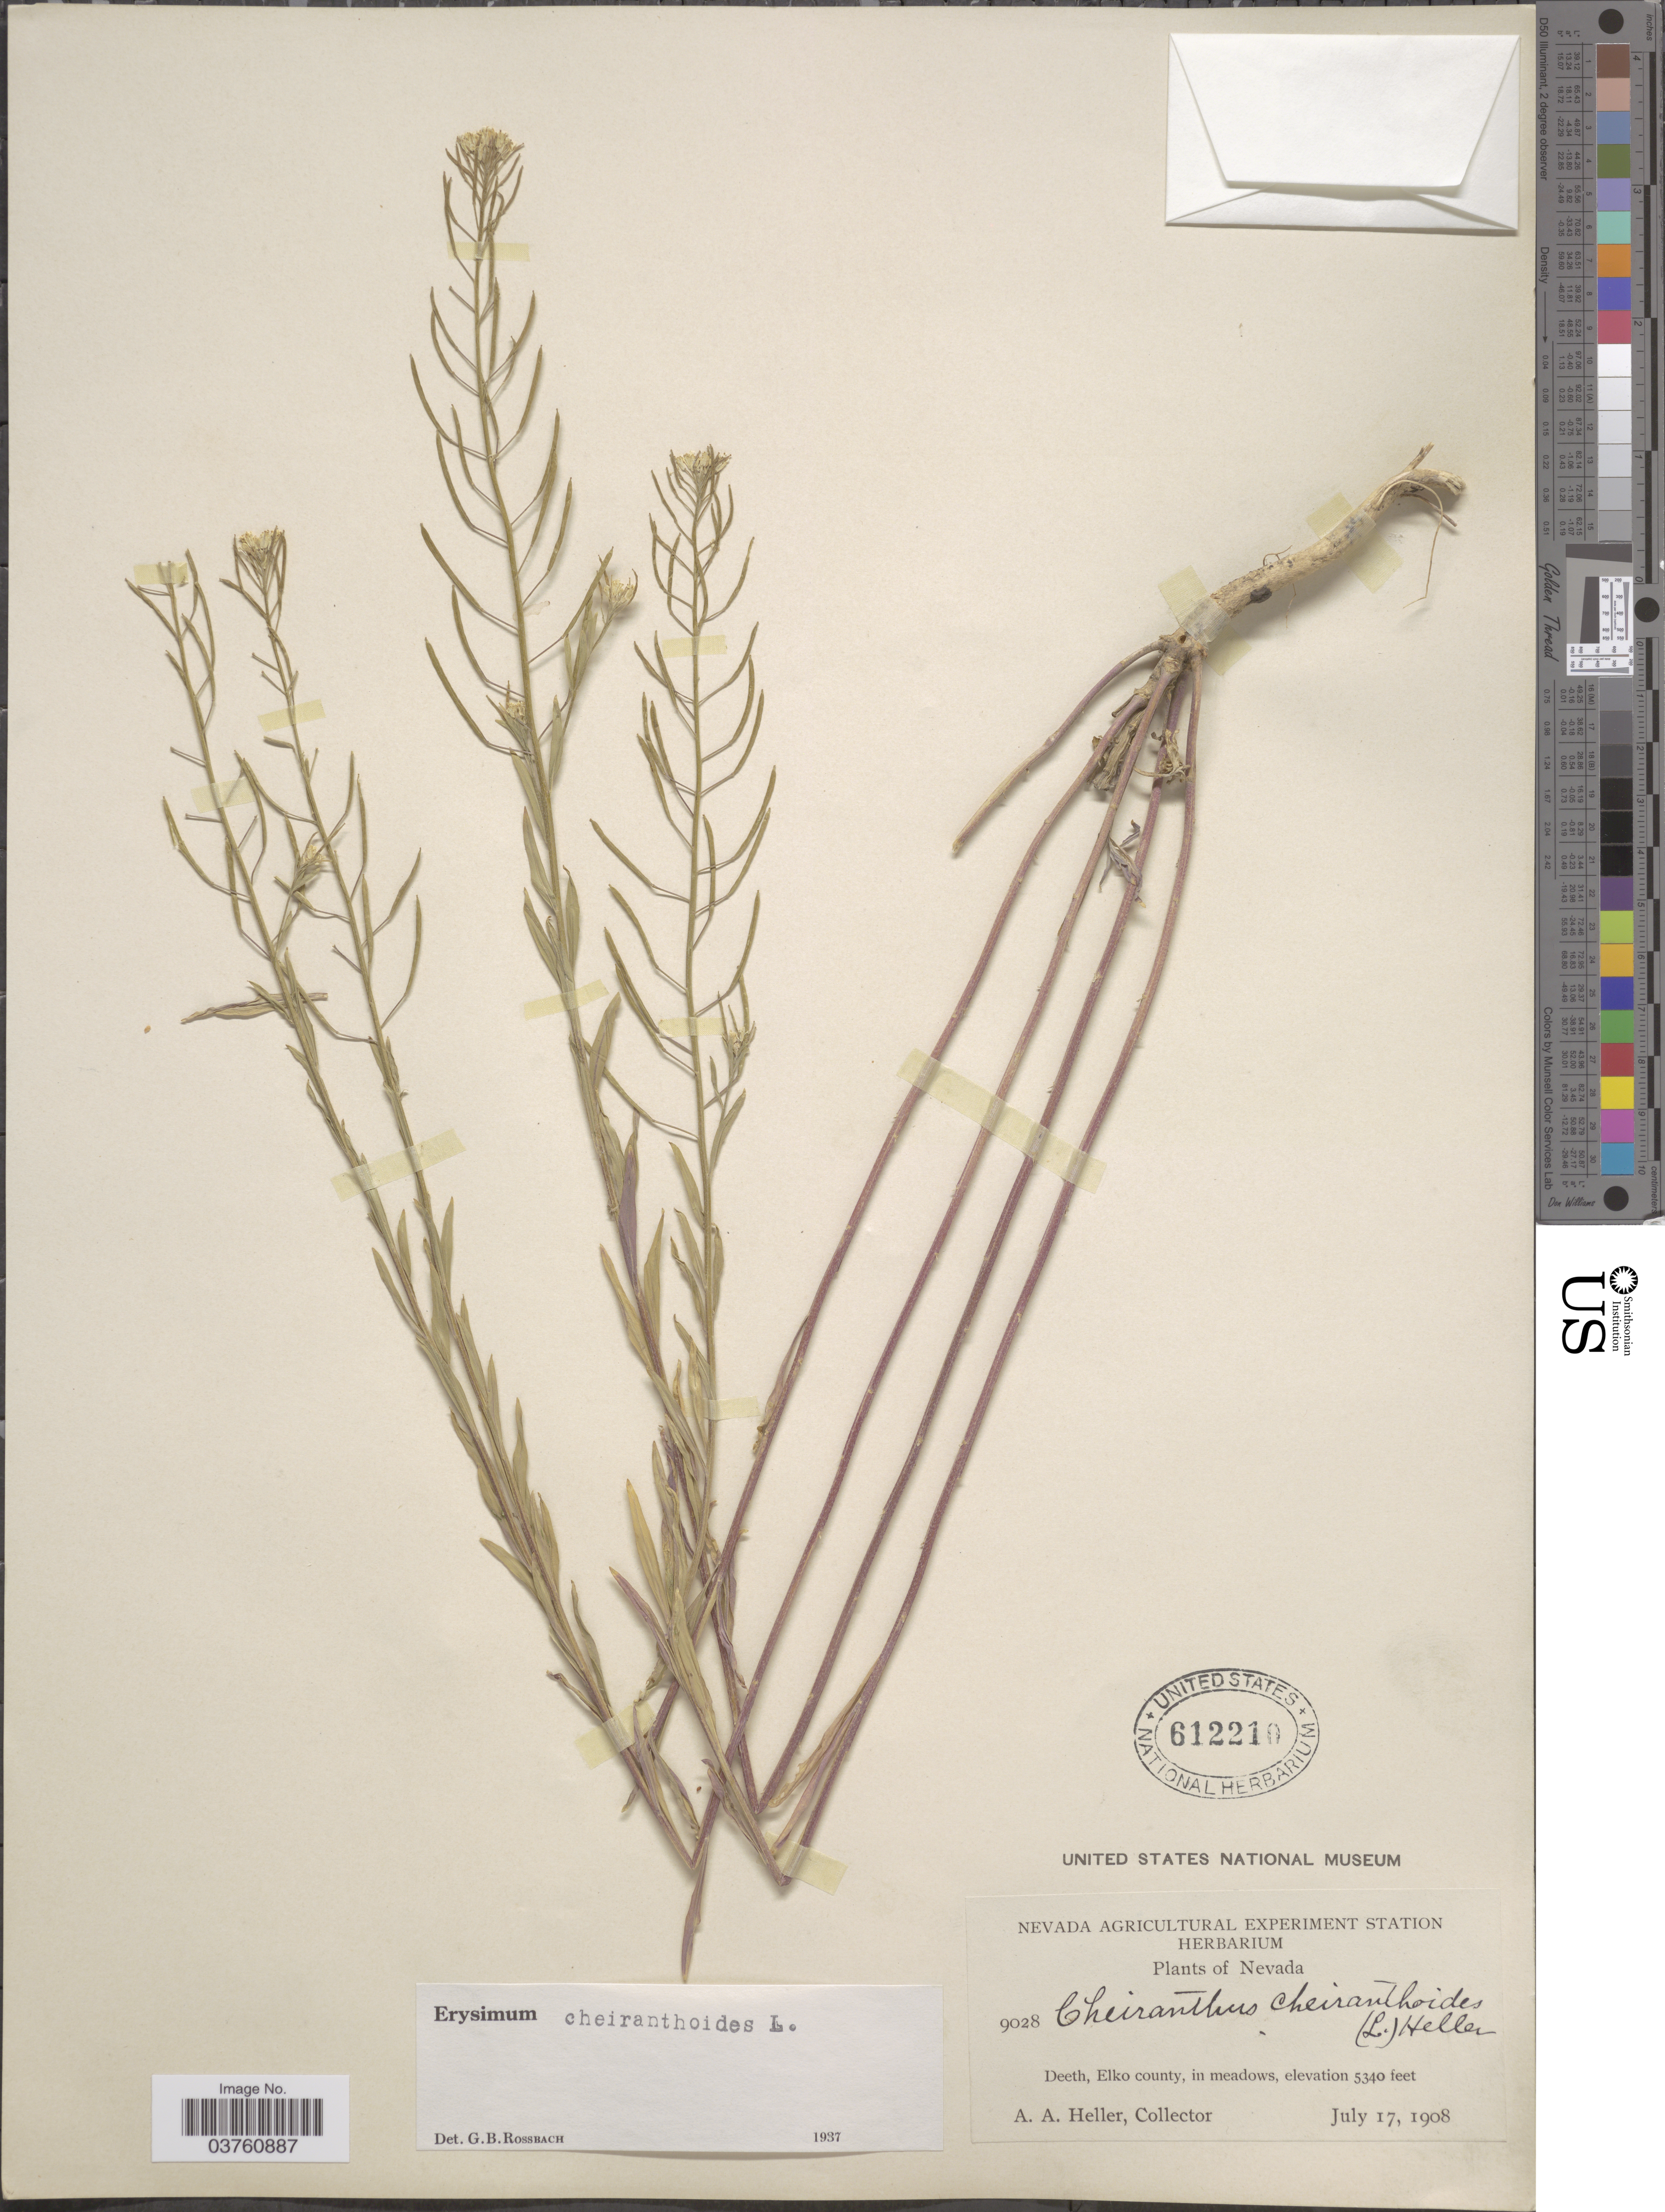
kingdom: Plantae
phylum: Tracheophyta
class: Magnoliopsida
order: Brassicales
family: Brassicaceae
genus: Erysimum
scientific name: Erysimum cheiranthoides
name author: L.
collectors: A. A. Heller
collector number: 9028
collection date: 1908-07-17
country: United States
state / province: Nevada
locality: Deeth, Elko county, in meadows.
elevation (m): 1628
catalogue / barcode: US 612210